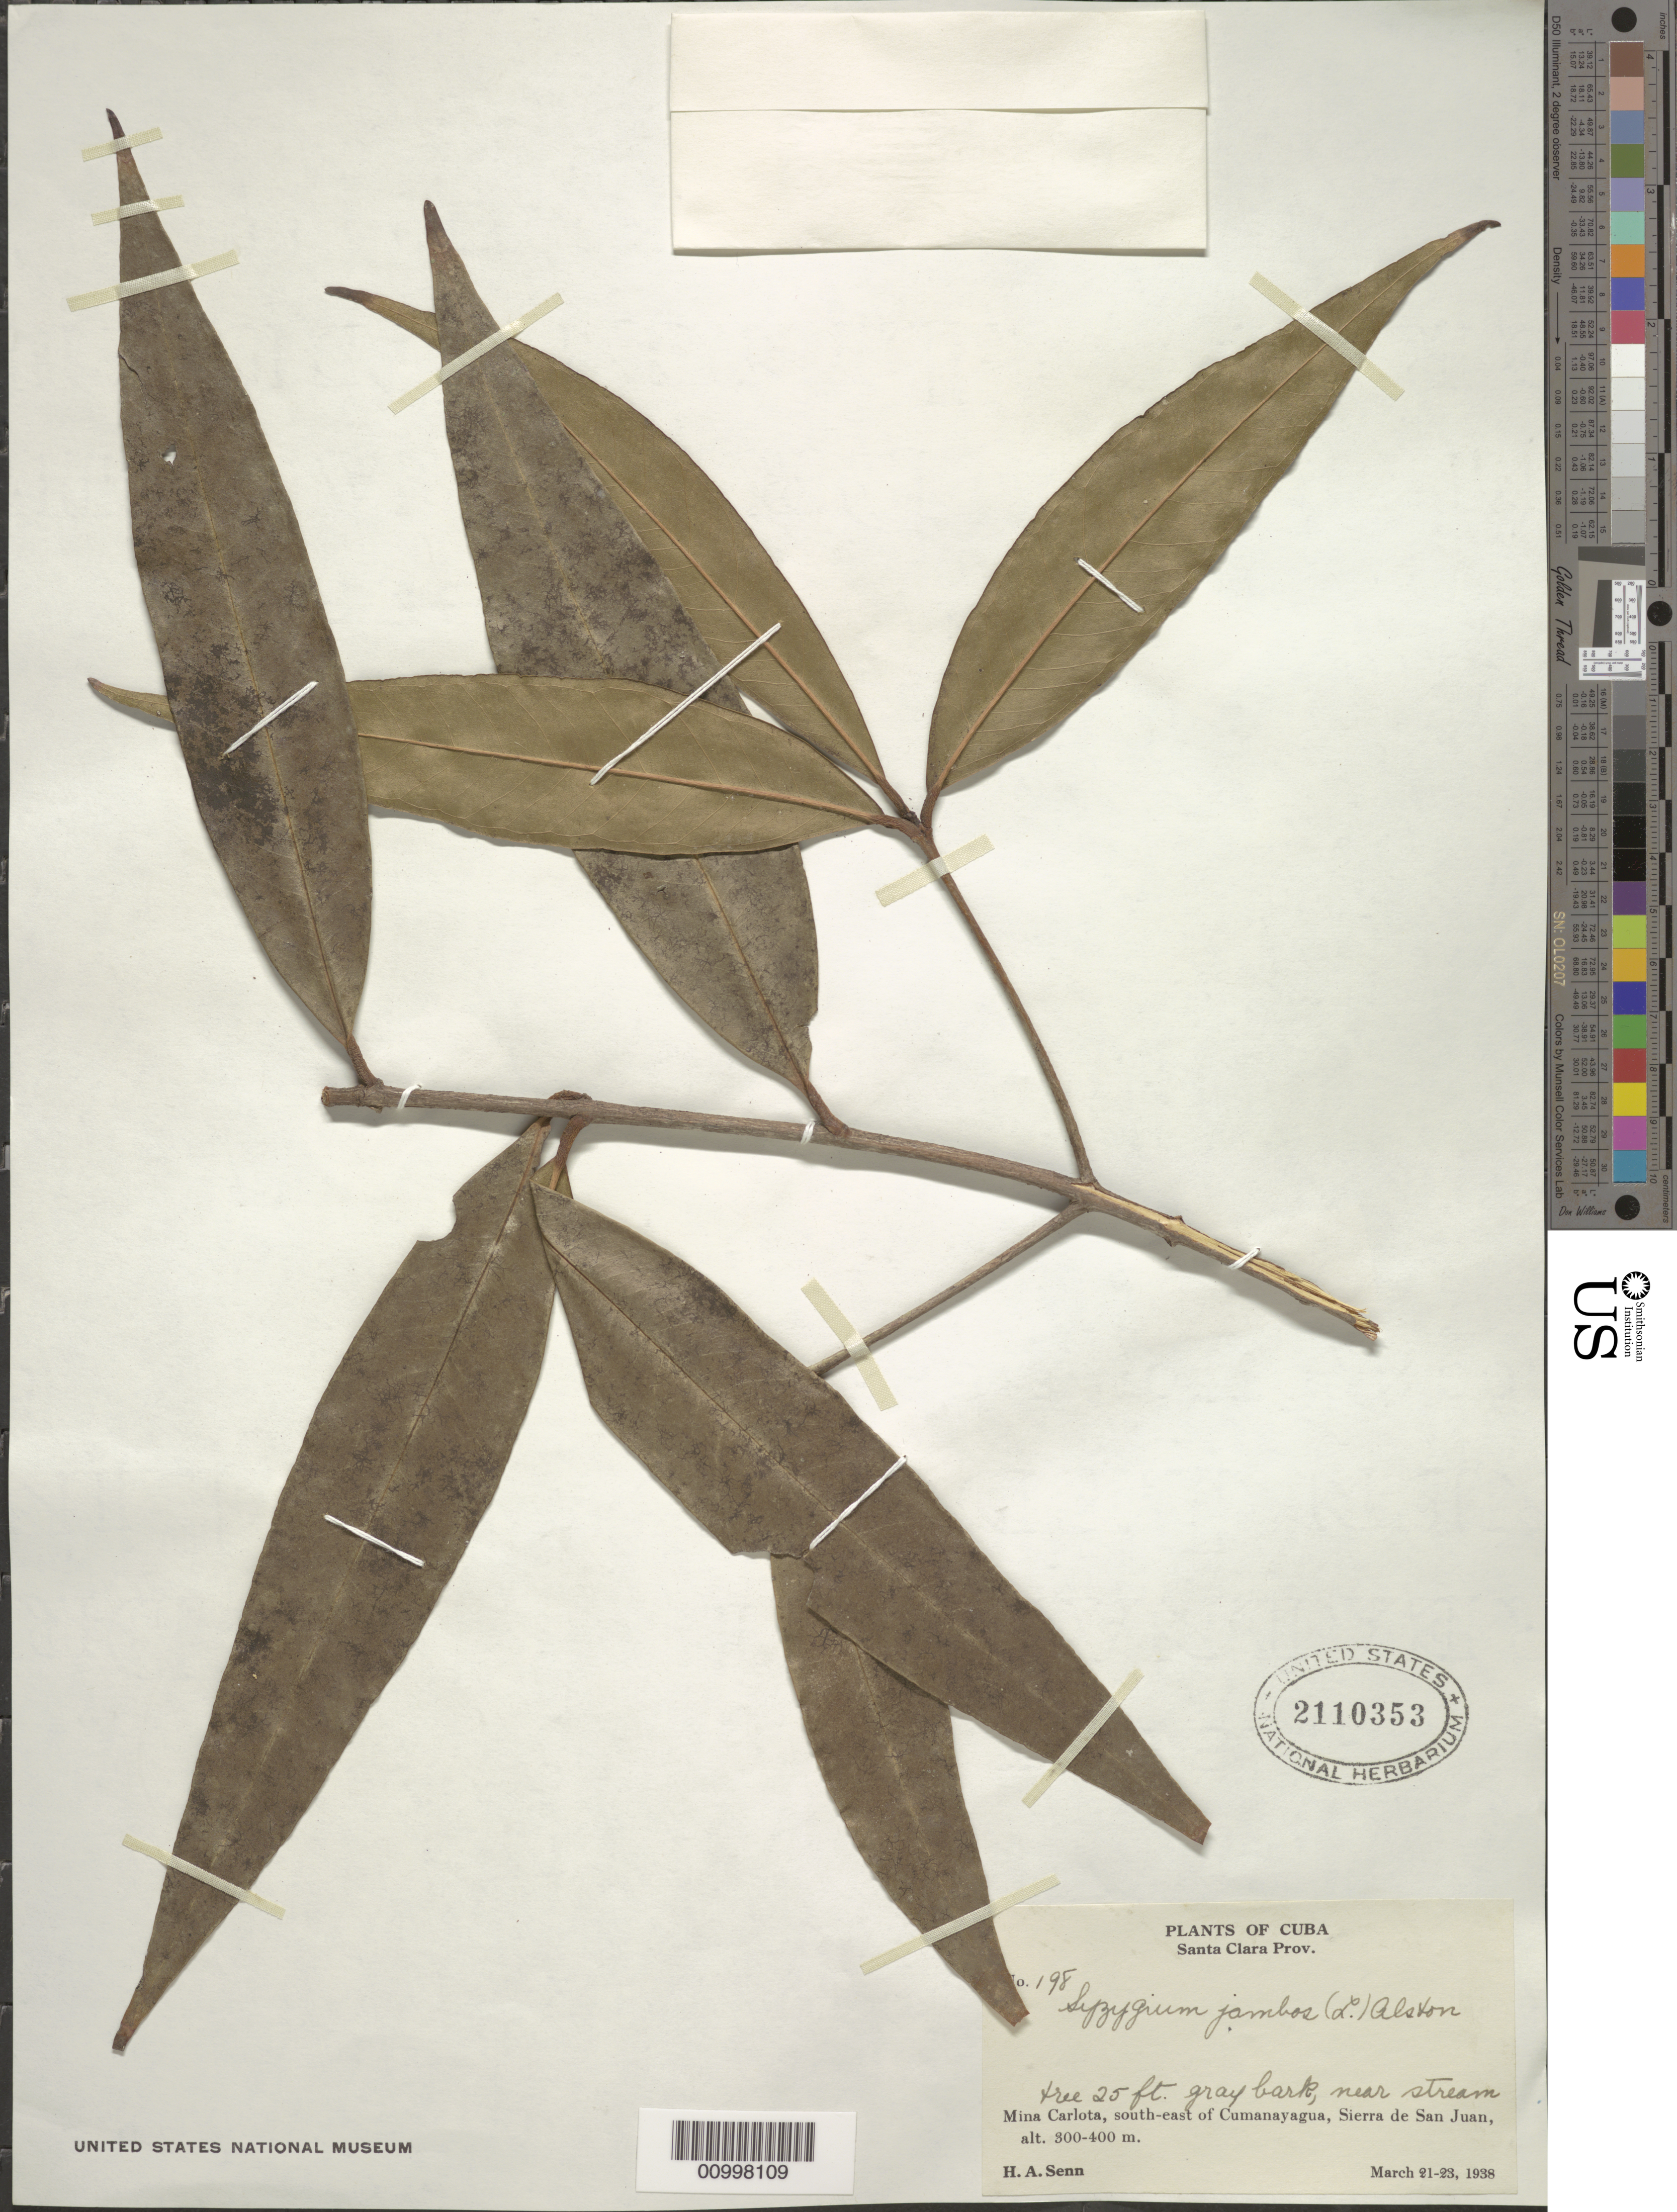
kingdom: Plantae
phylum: Tracheophyta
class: Magnoliopsida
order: Myrtales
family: Myrtaceae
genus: Syzygium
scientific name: Syzygium jambos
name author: (L.) Alston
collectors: H. A. Senn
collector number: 198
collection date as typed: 21 Mar 1938 to 23 Mar 1938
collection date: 1938-03-21/1938-03-23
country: Cuba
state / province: Villa Clara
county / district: Santa Clara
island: Cuba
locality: Mina Carlota, southeast of Cumanayagua, Sierra de San Juan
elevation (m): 300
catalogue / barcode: US 2110353